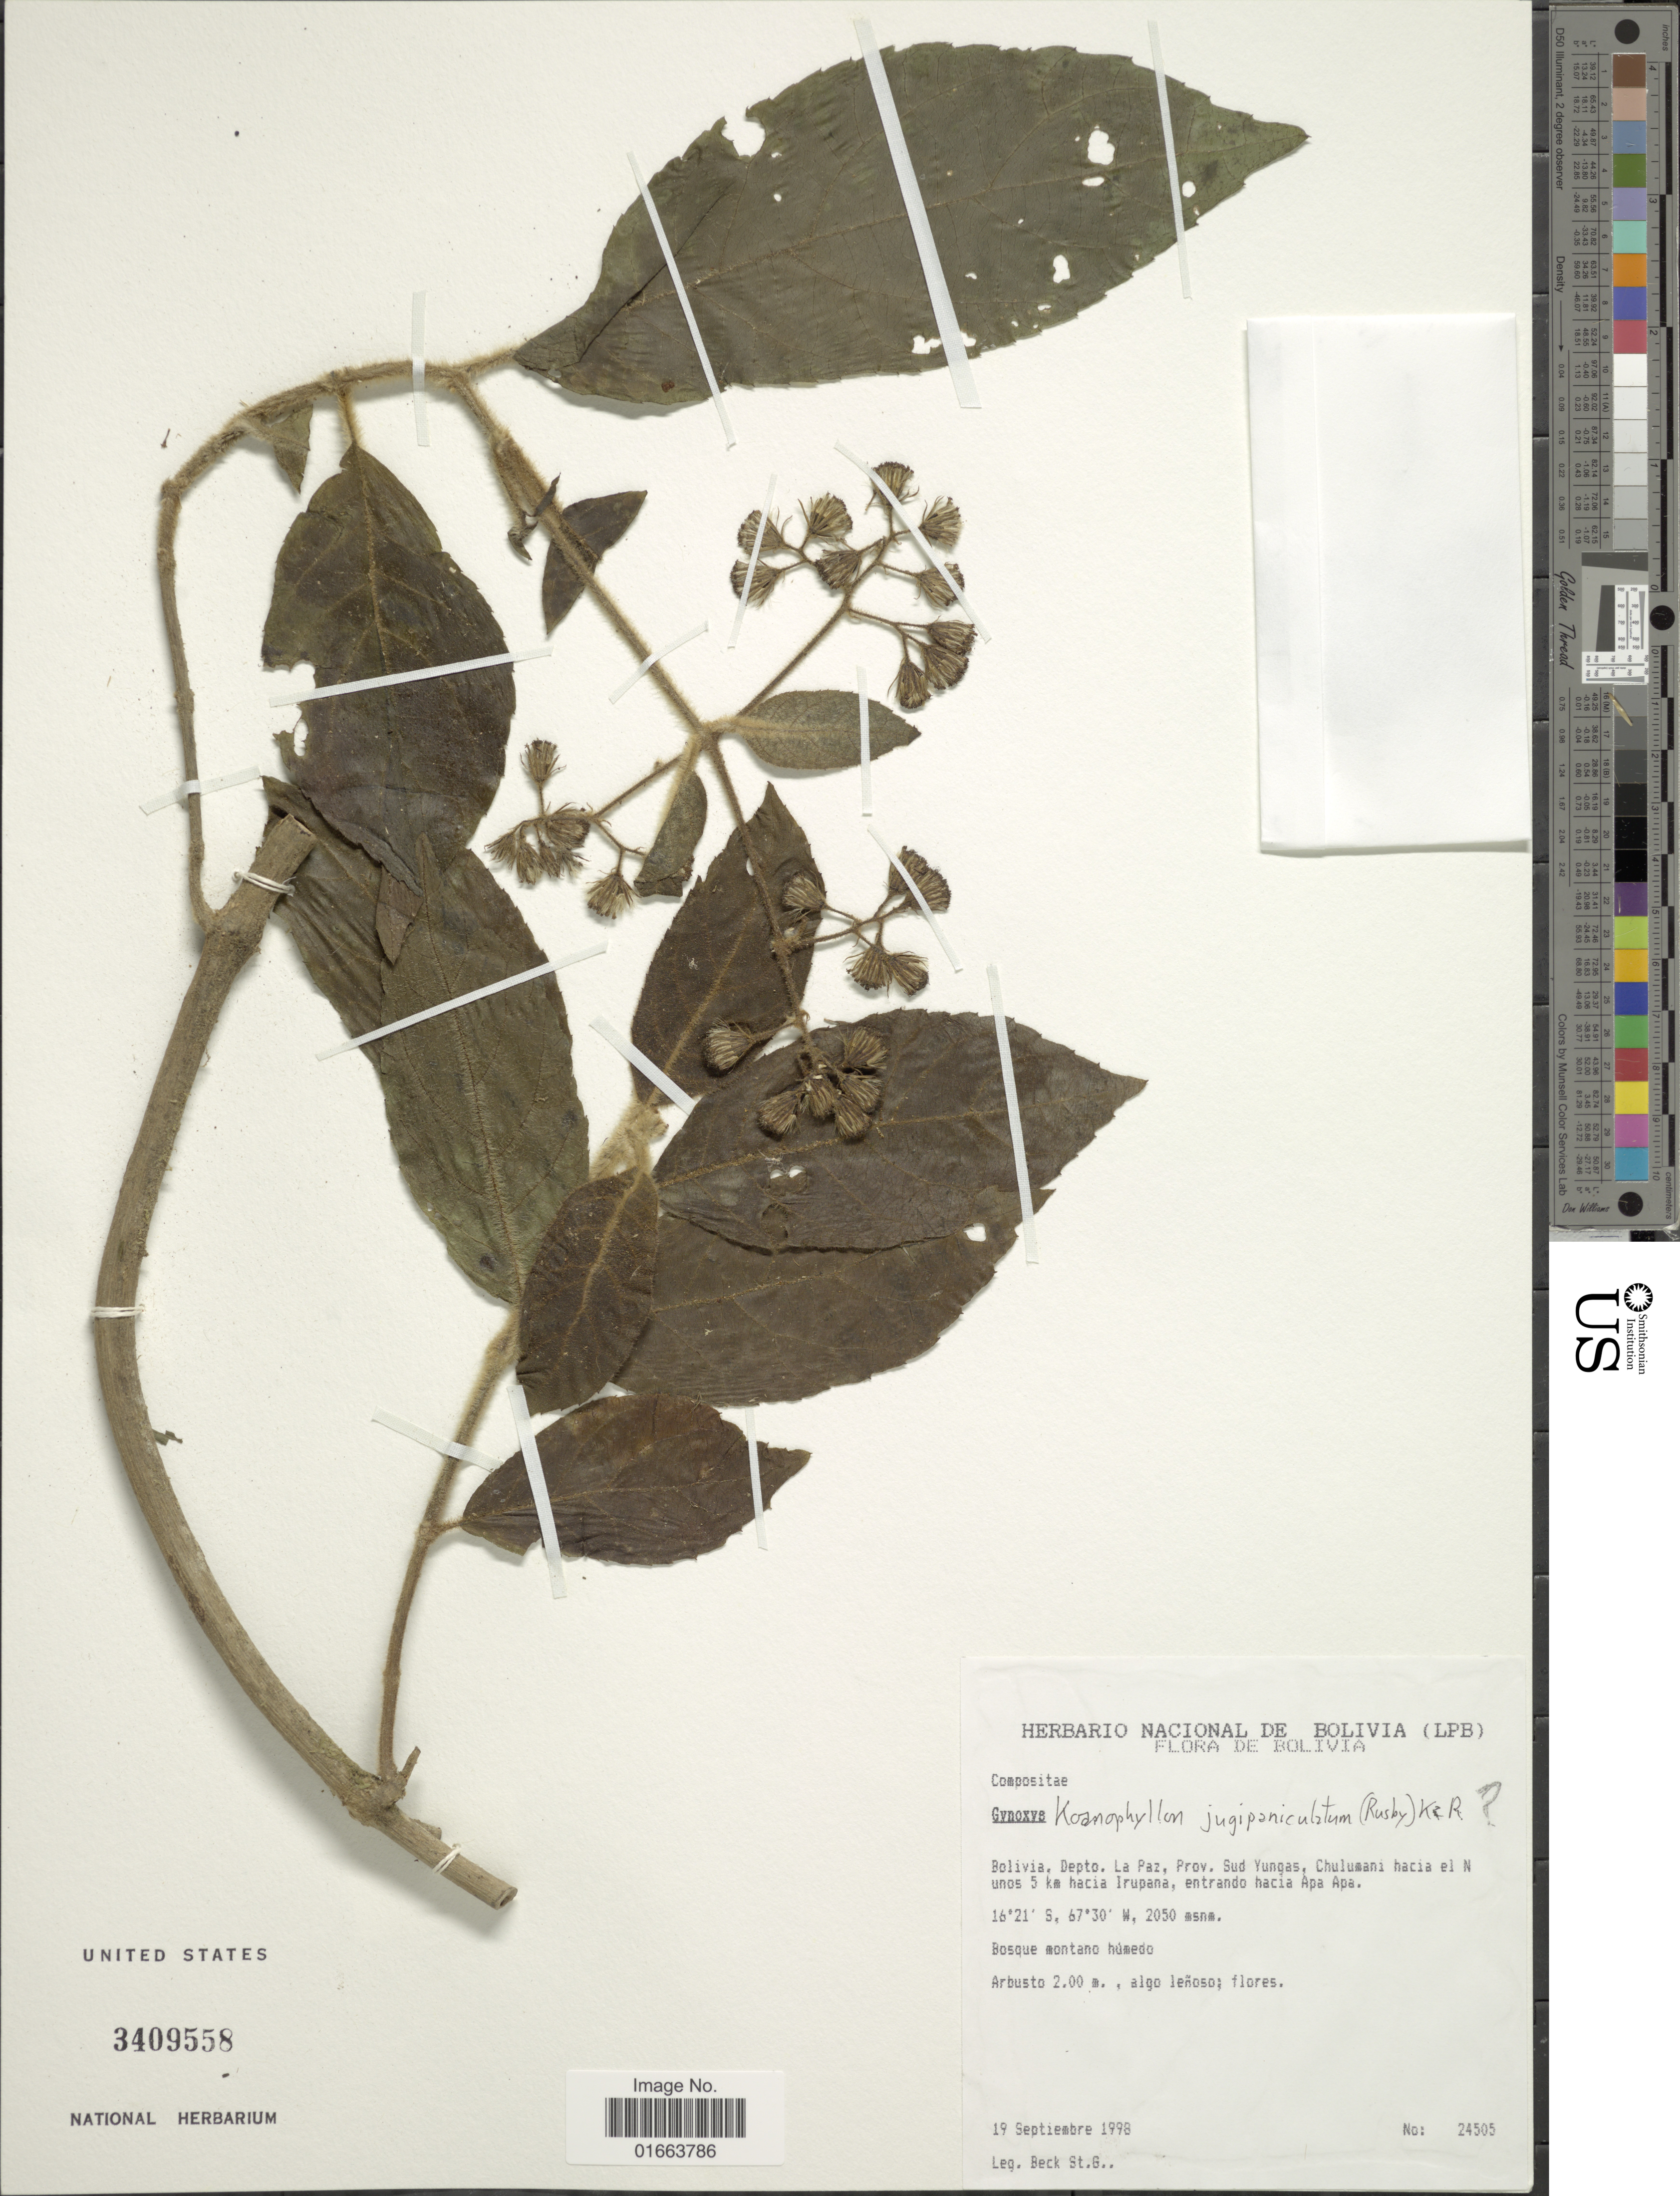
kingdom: Plantae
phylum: Tracheophyta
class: Magnoliopsida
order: Asterales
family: Asteraceae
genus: Koanophyllon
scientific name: Koanophyllon jugipaniculatum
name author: (Rusby) R.M. King & H. Rob.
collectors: S. G. Beck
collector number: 24505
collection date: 1998-09-19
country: Bolivia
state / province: La Paz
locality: Prov. Sud Yungas, Chulumani hacia el N unos 5 km hacia Irupana, entrando hacia Apa Apa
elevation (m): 2050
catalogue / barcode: US 3409558